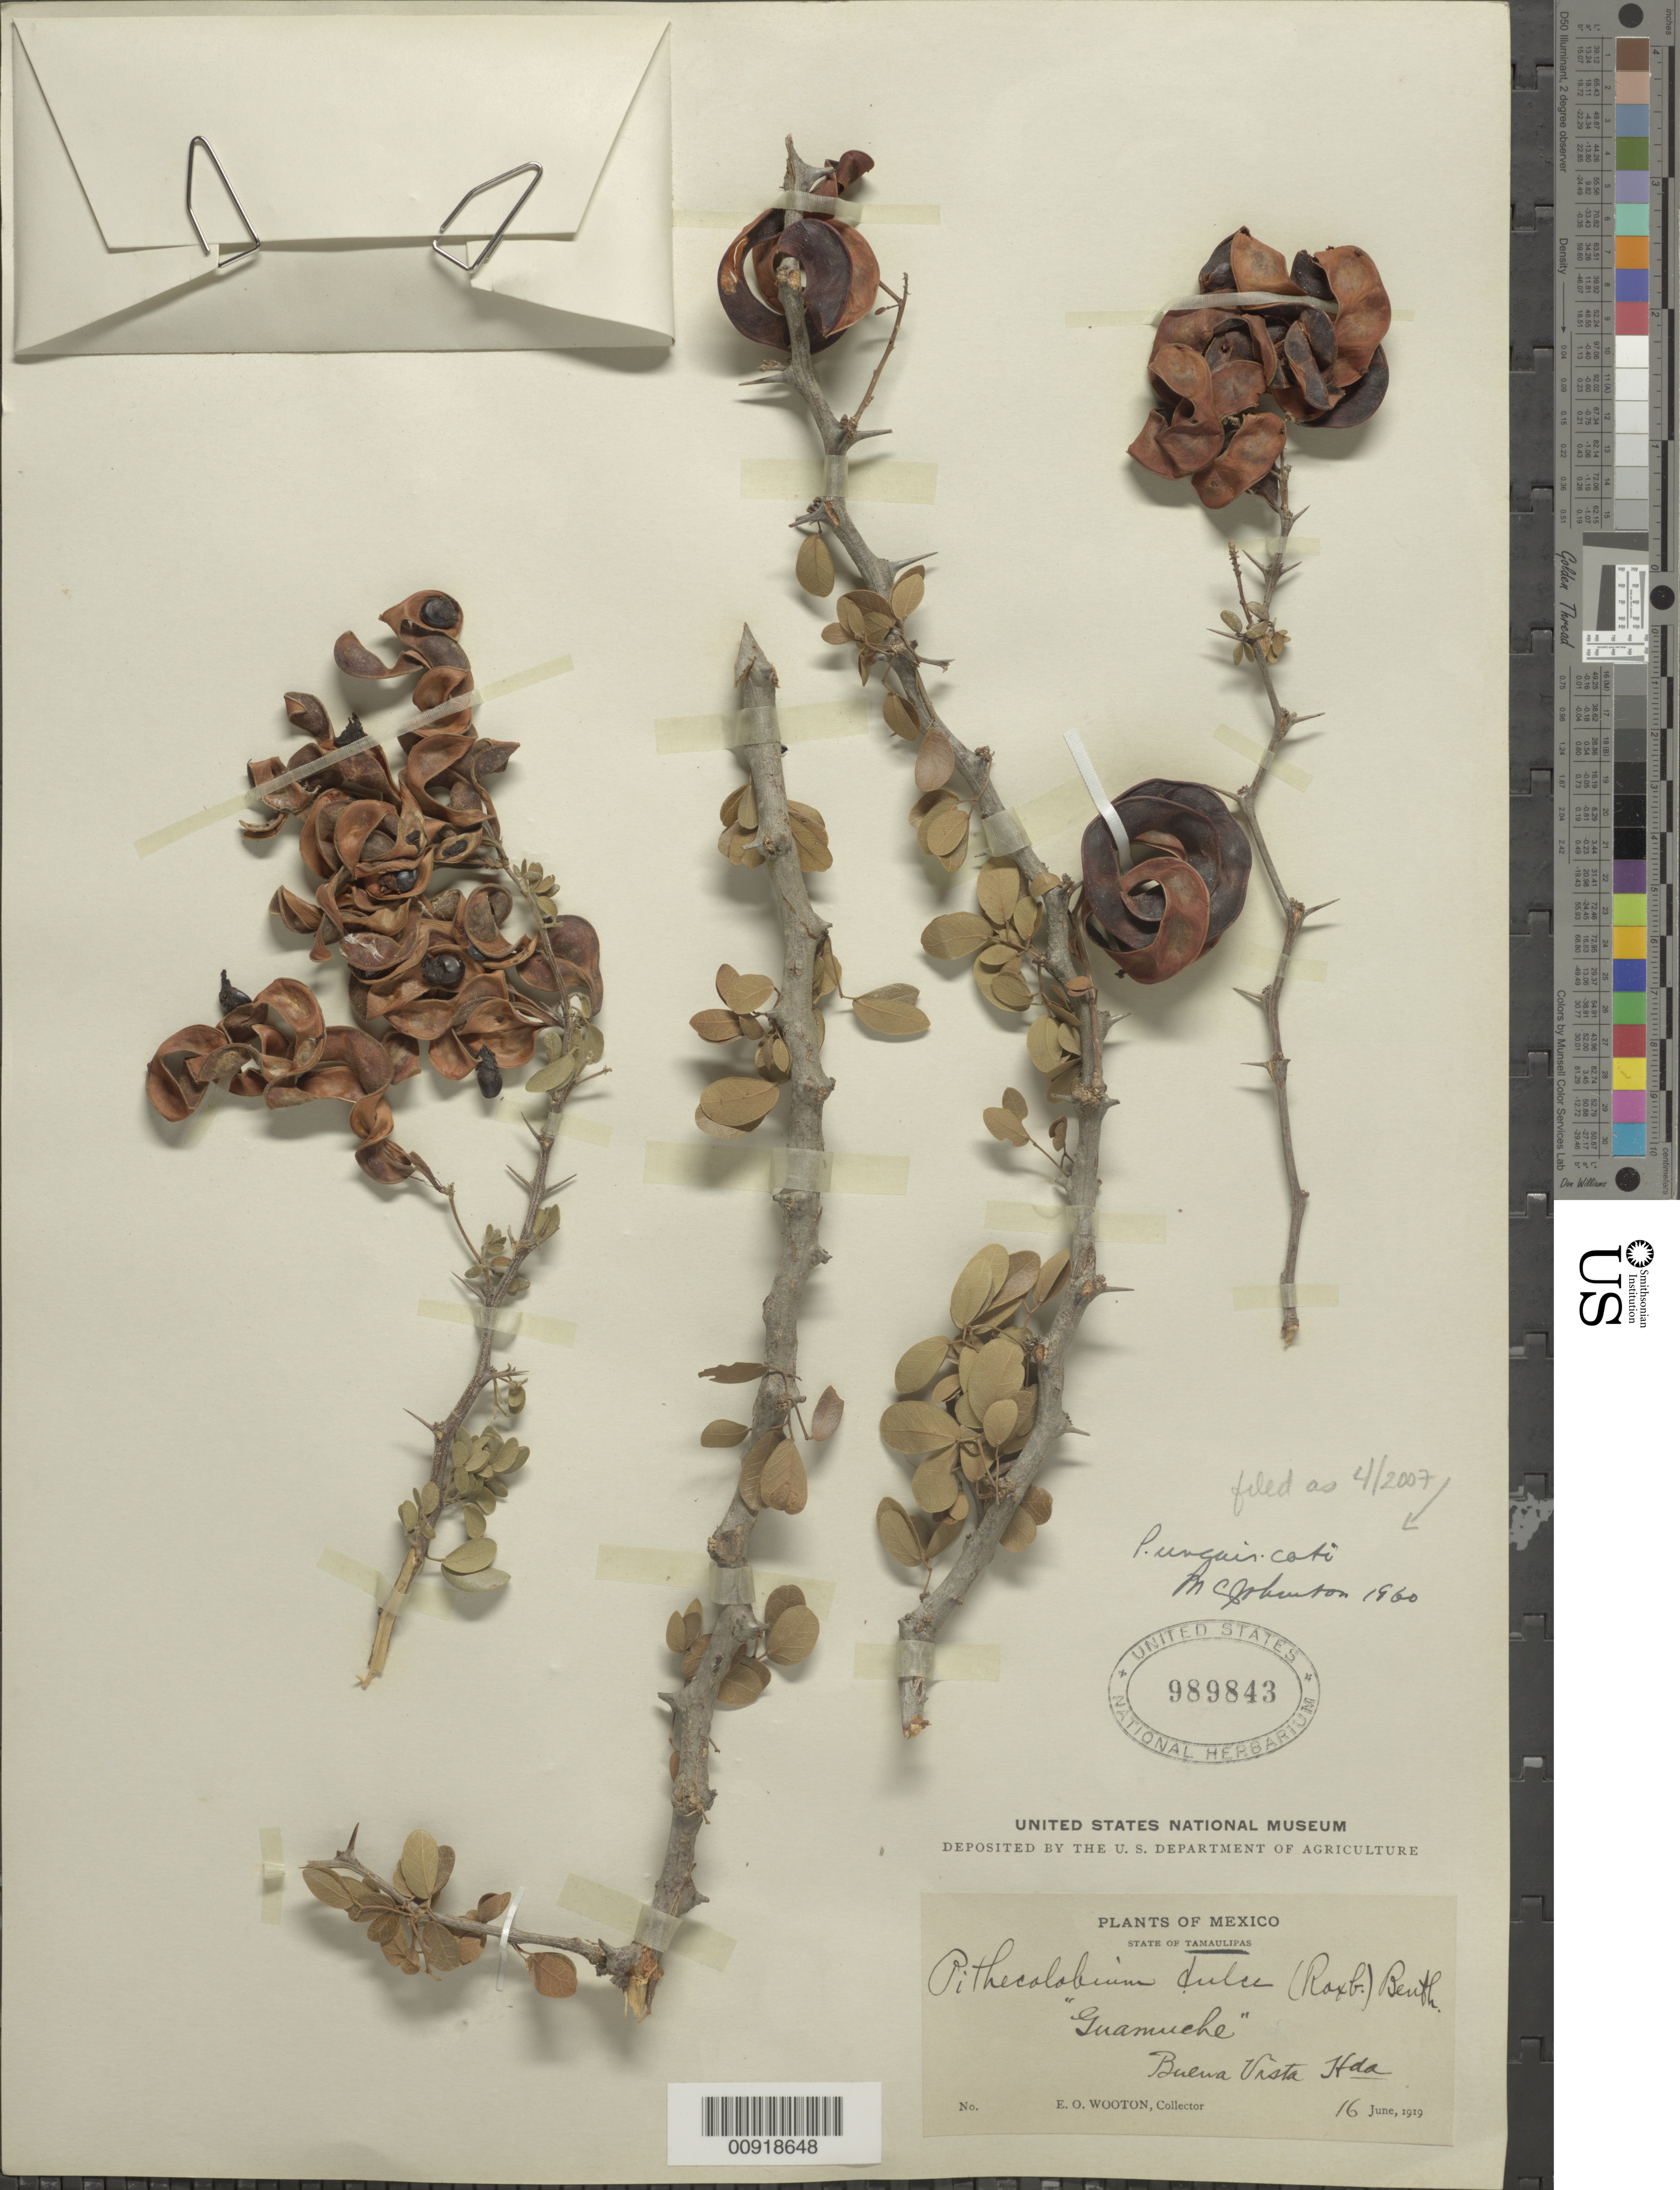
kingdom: Plantae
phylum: Tracheophyta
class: Magnoliopsida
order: Fabales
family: Fabaceae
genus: Pithecellobium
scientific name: Pithecellobium unguis-cati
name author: (L.) Benth.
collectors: E. O. Wooton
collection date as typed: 16 Jun 1919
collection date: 1919-06-16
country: Mexico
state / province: Tamaulipas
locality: Buena Vista Hacienda.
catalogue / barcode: US 989843